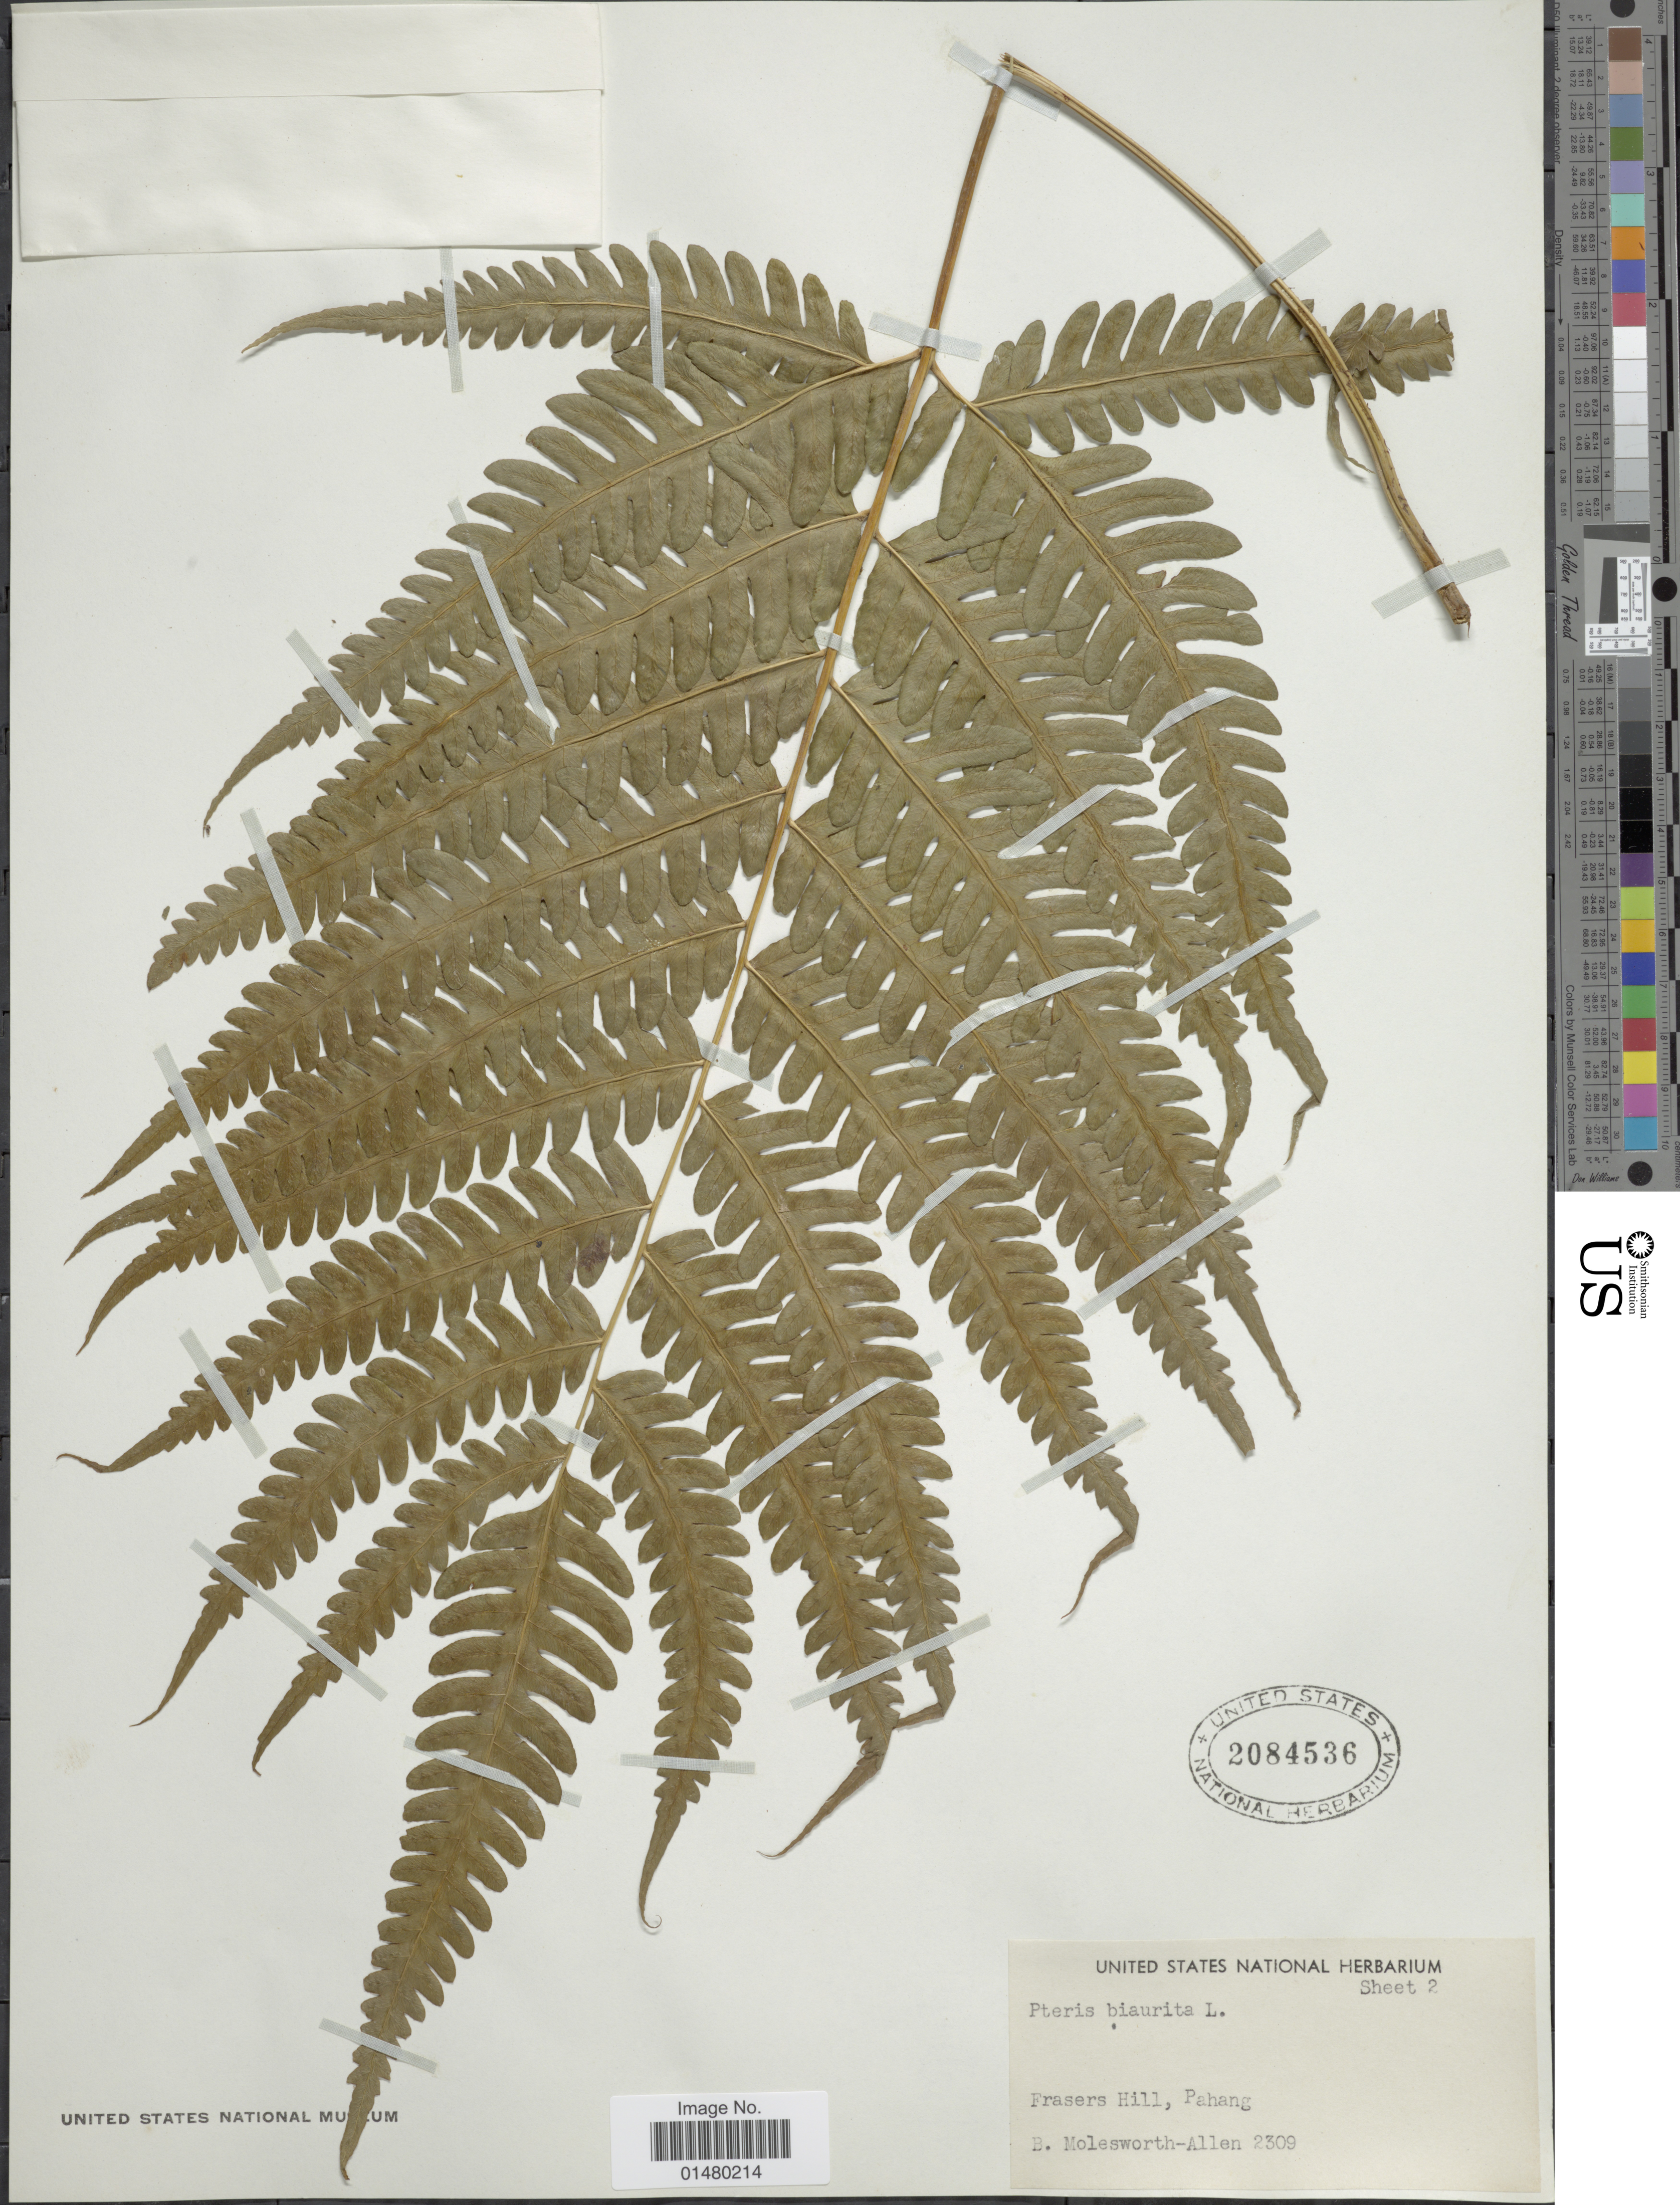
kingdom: Plantae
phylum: Tracheophyta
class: Polypodiopsida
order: Polypodiales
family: Pteridaceae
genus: Pteris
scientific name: Pteris biaurita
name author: L.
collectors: B. E. G. Molesworth-Allen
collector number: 2309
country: Malaysia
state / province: Pahang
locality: Frasers Hill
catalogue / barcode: US 2084536